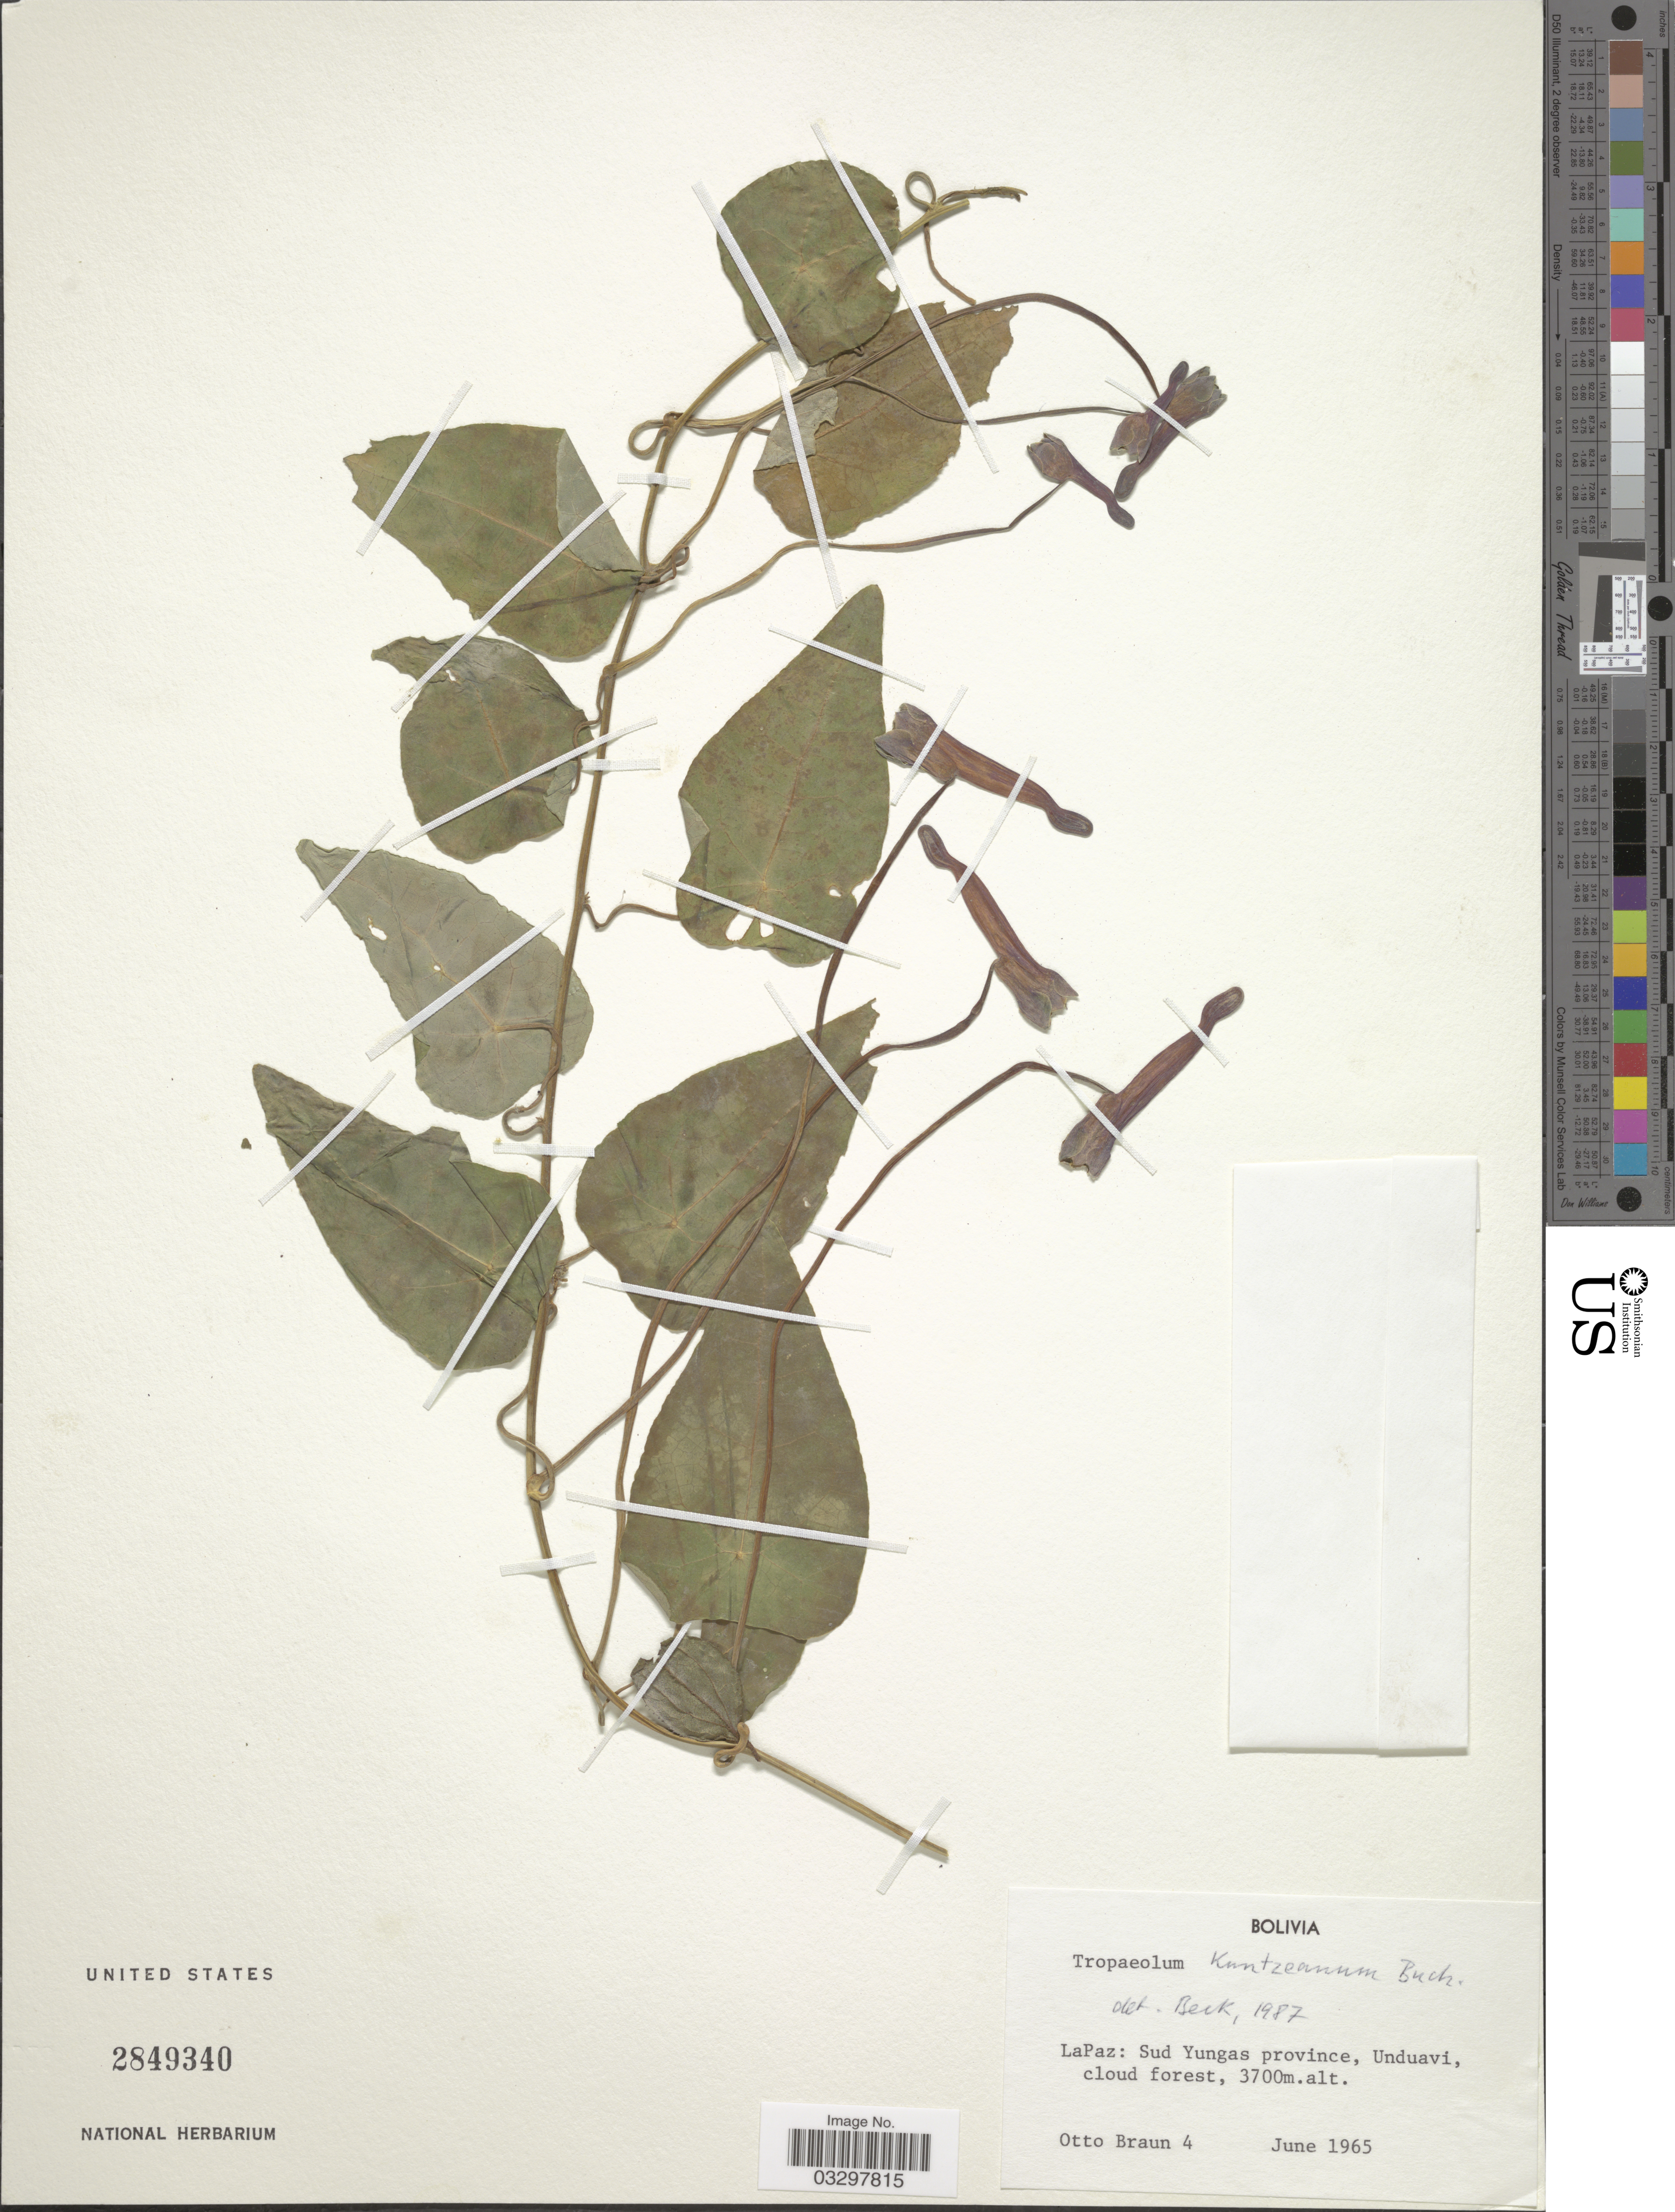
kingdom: Plantae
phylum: Tracheophyta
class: Magnoliopsida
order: Brassicales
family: Tropaeolaceae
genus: Tropaeolum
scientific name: Tropaeolum kuntzeanum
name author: Buchenau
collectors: O. Braun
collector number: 4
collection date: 1965-06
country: Bolivia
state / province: La Paz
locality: LaPaz: Sud Yungas province, Unduavi.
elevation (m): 3700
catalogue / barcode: US 2849340